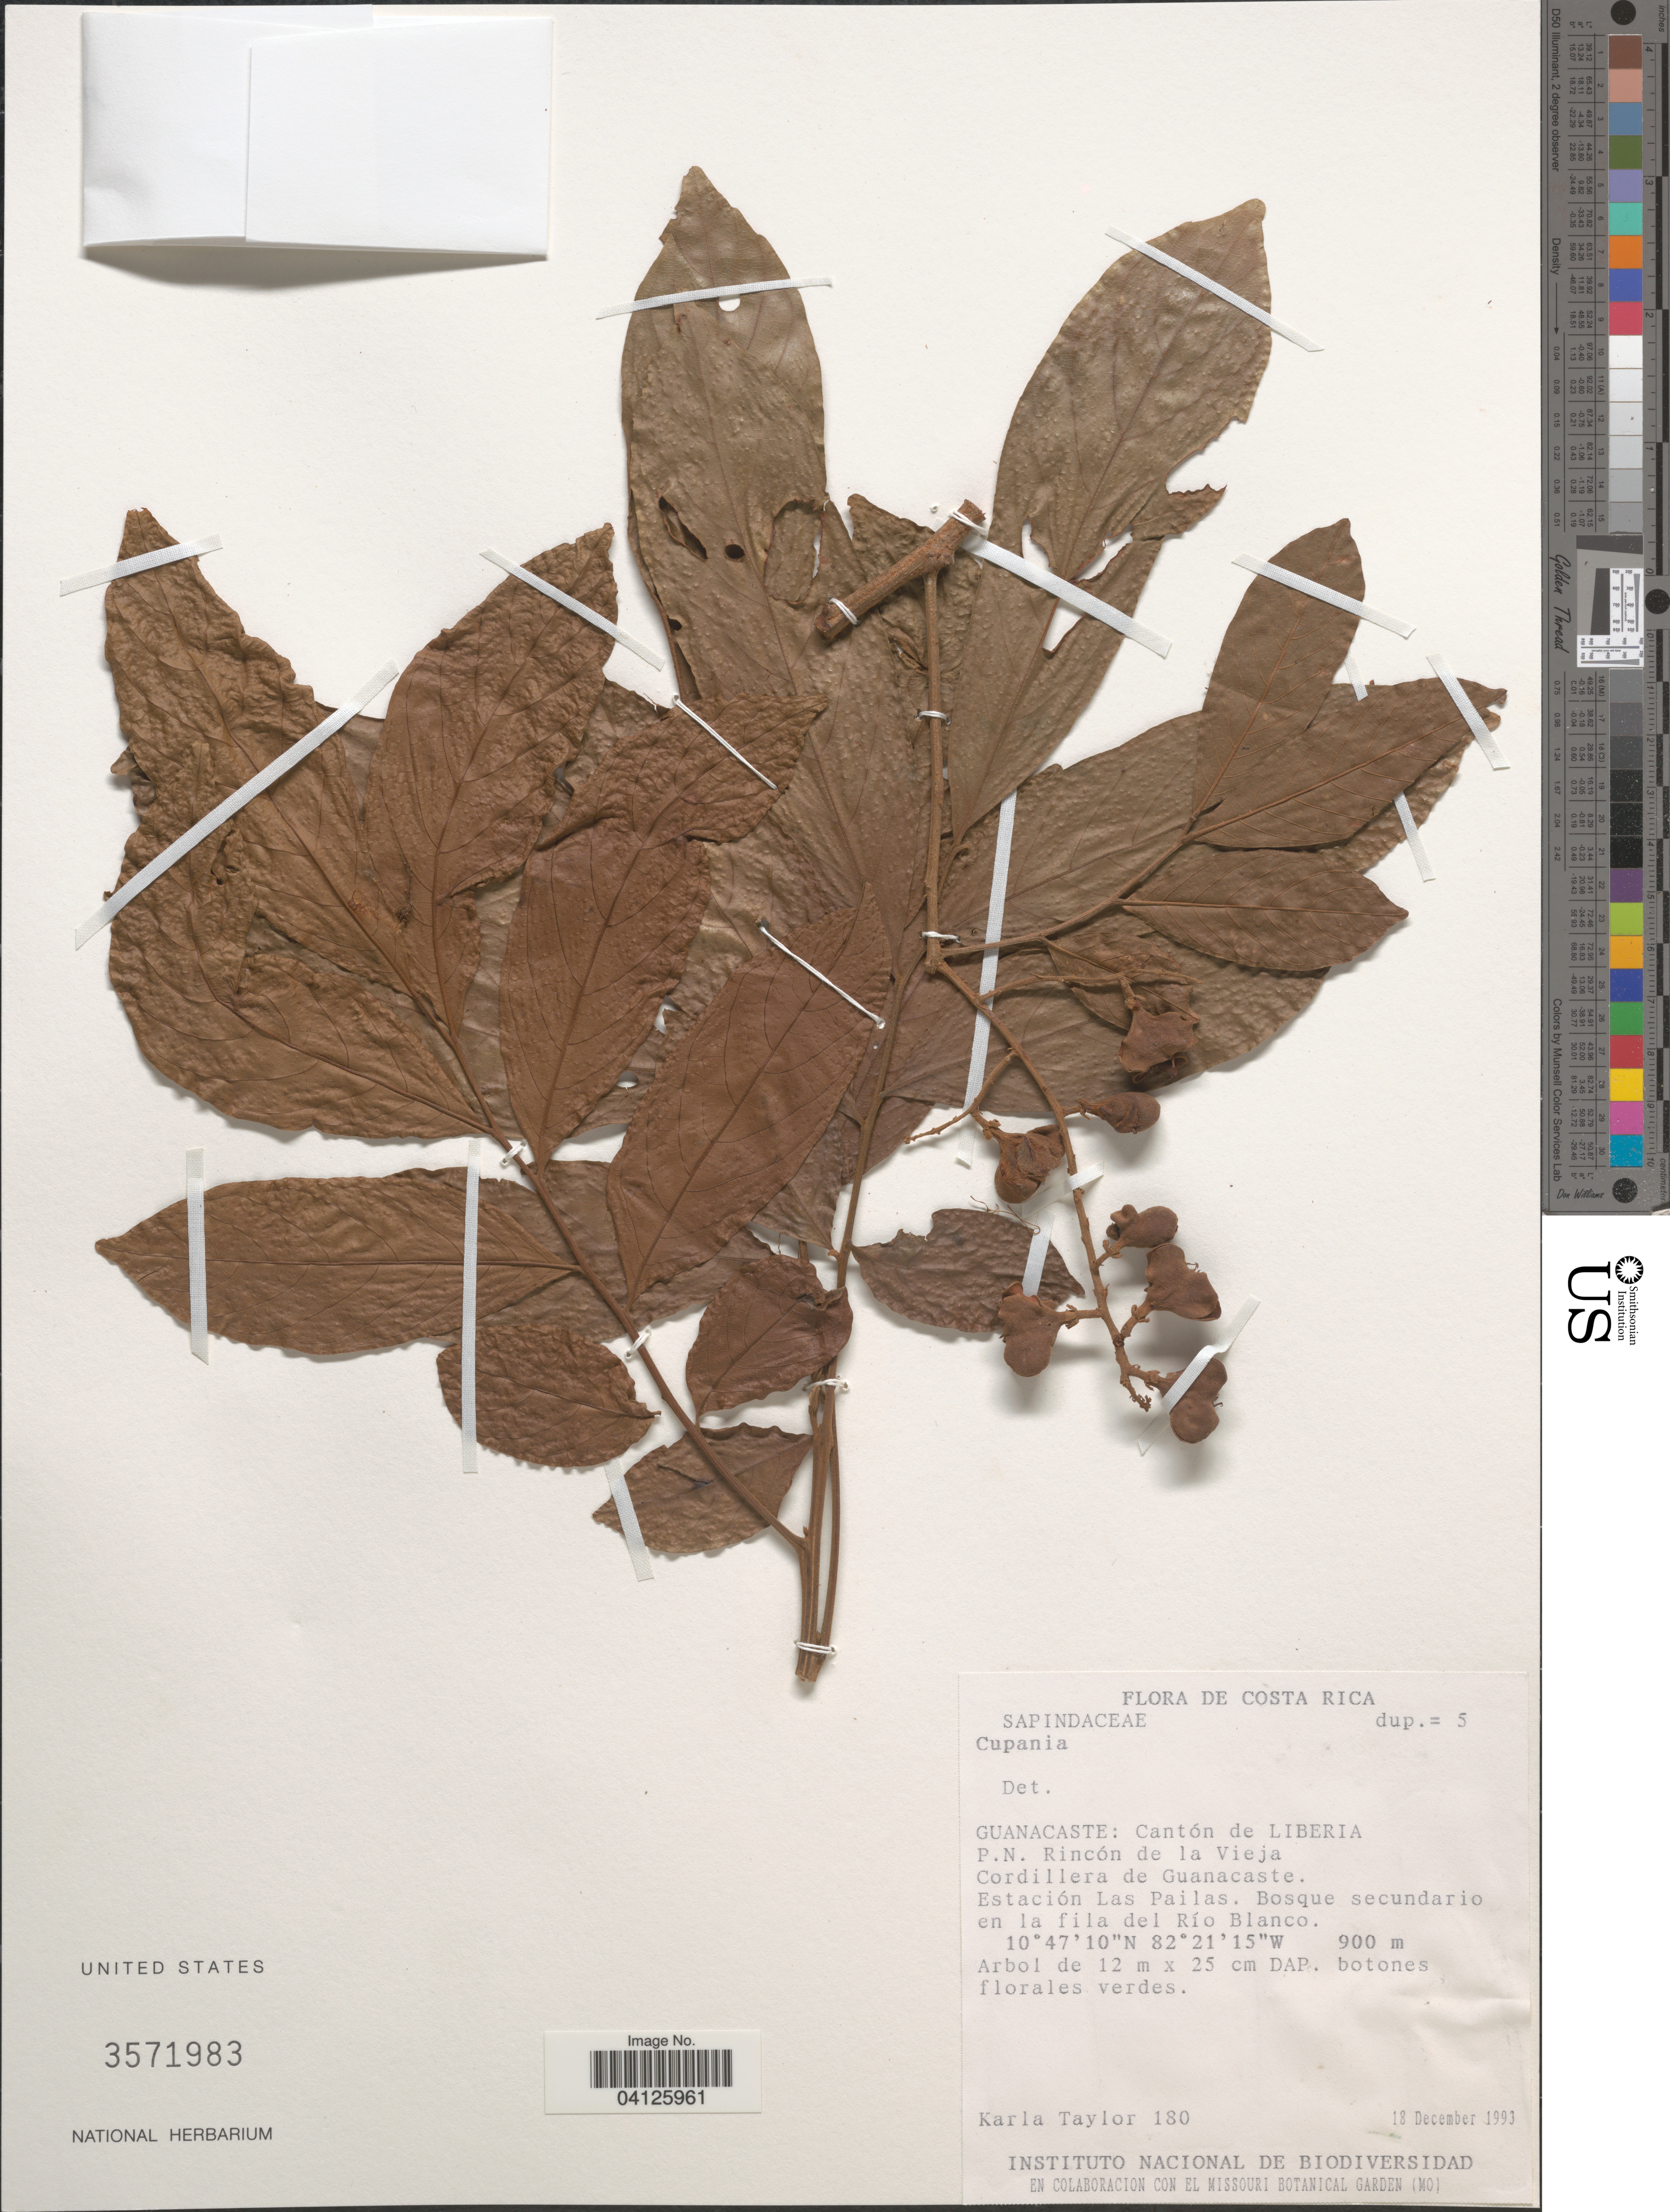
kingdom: Plantae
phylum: Tracheophyta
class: Magnoliopsida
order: Sapindales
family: Sapindaceae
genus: Cupania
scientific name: Cupania guatemalensis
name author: (Turcz.) Radlk.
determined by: Acevedo-Rodriguez, P., (US), Smithsonian Institution - National Museum of Natural History (UNITED STATES)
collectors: K. Taylor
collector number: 180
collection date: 1993-12-18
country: Costa Rica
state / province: Guanacaste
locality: Cantón de Liberia. P.N. Rincón de la Vieja. Cordillera de Guanacaste. Estación Las Pailas. Bosque secundario en la fila del Río Blanco.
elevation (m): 900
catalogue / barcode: US 3571983